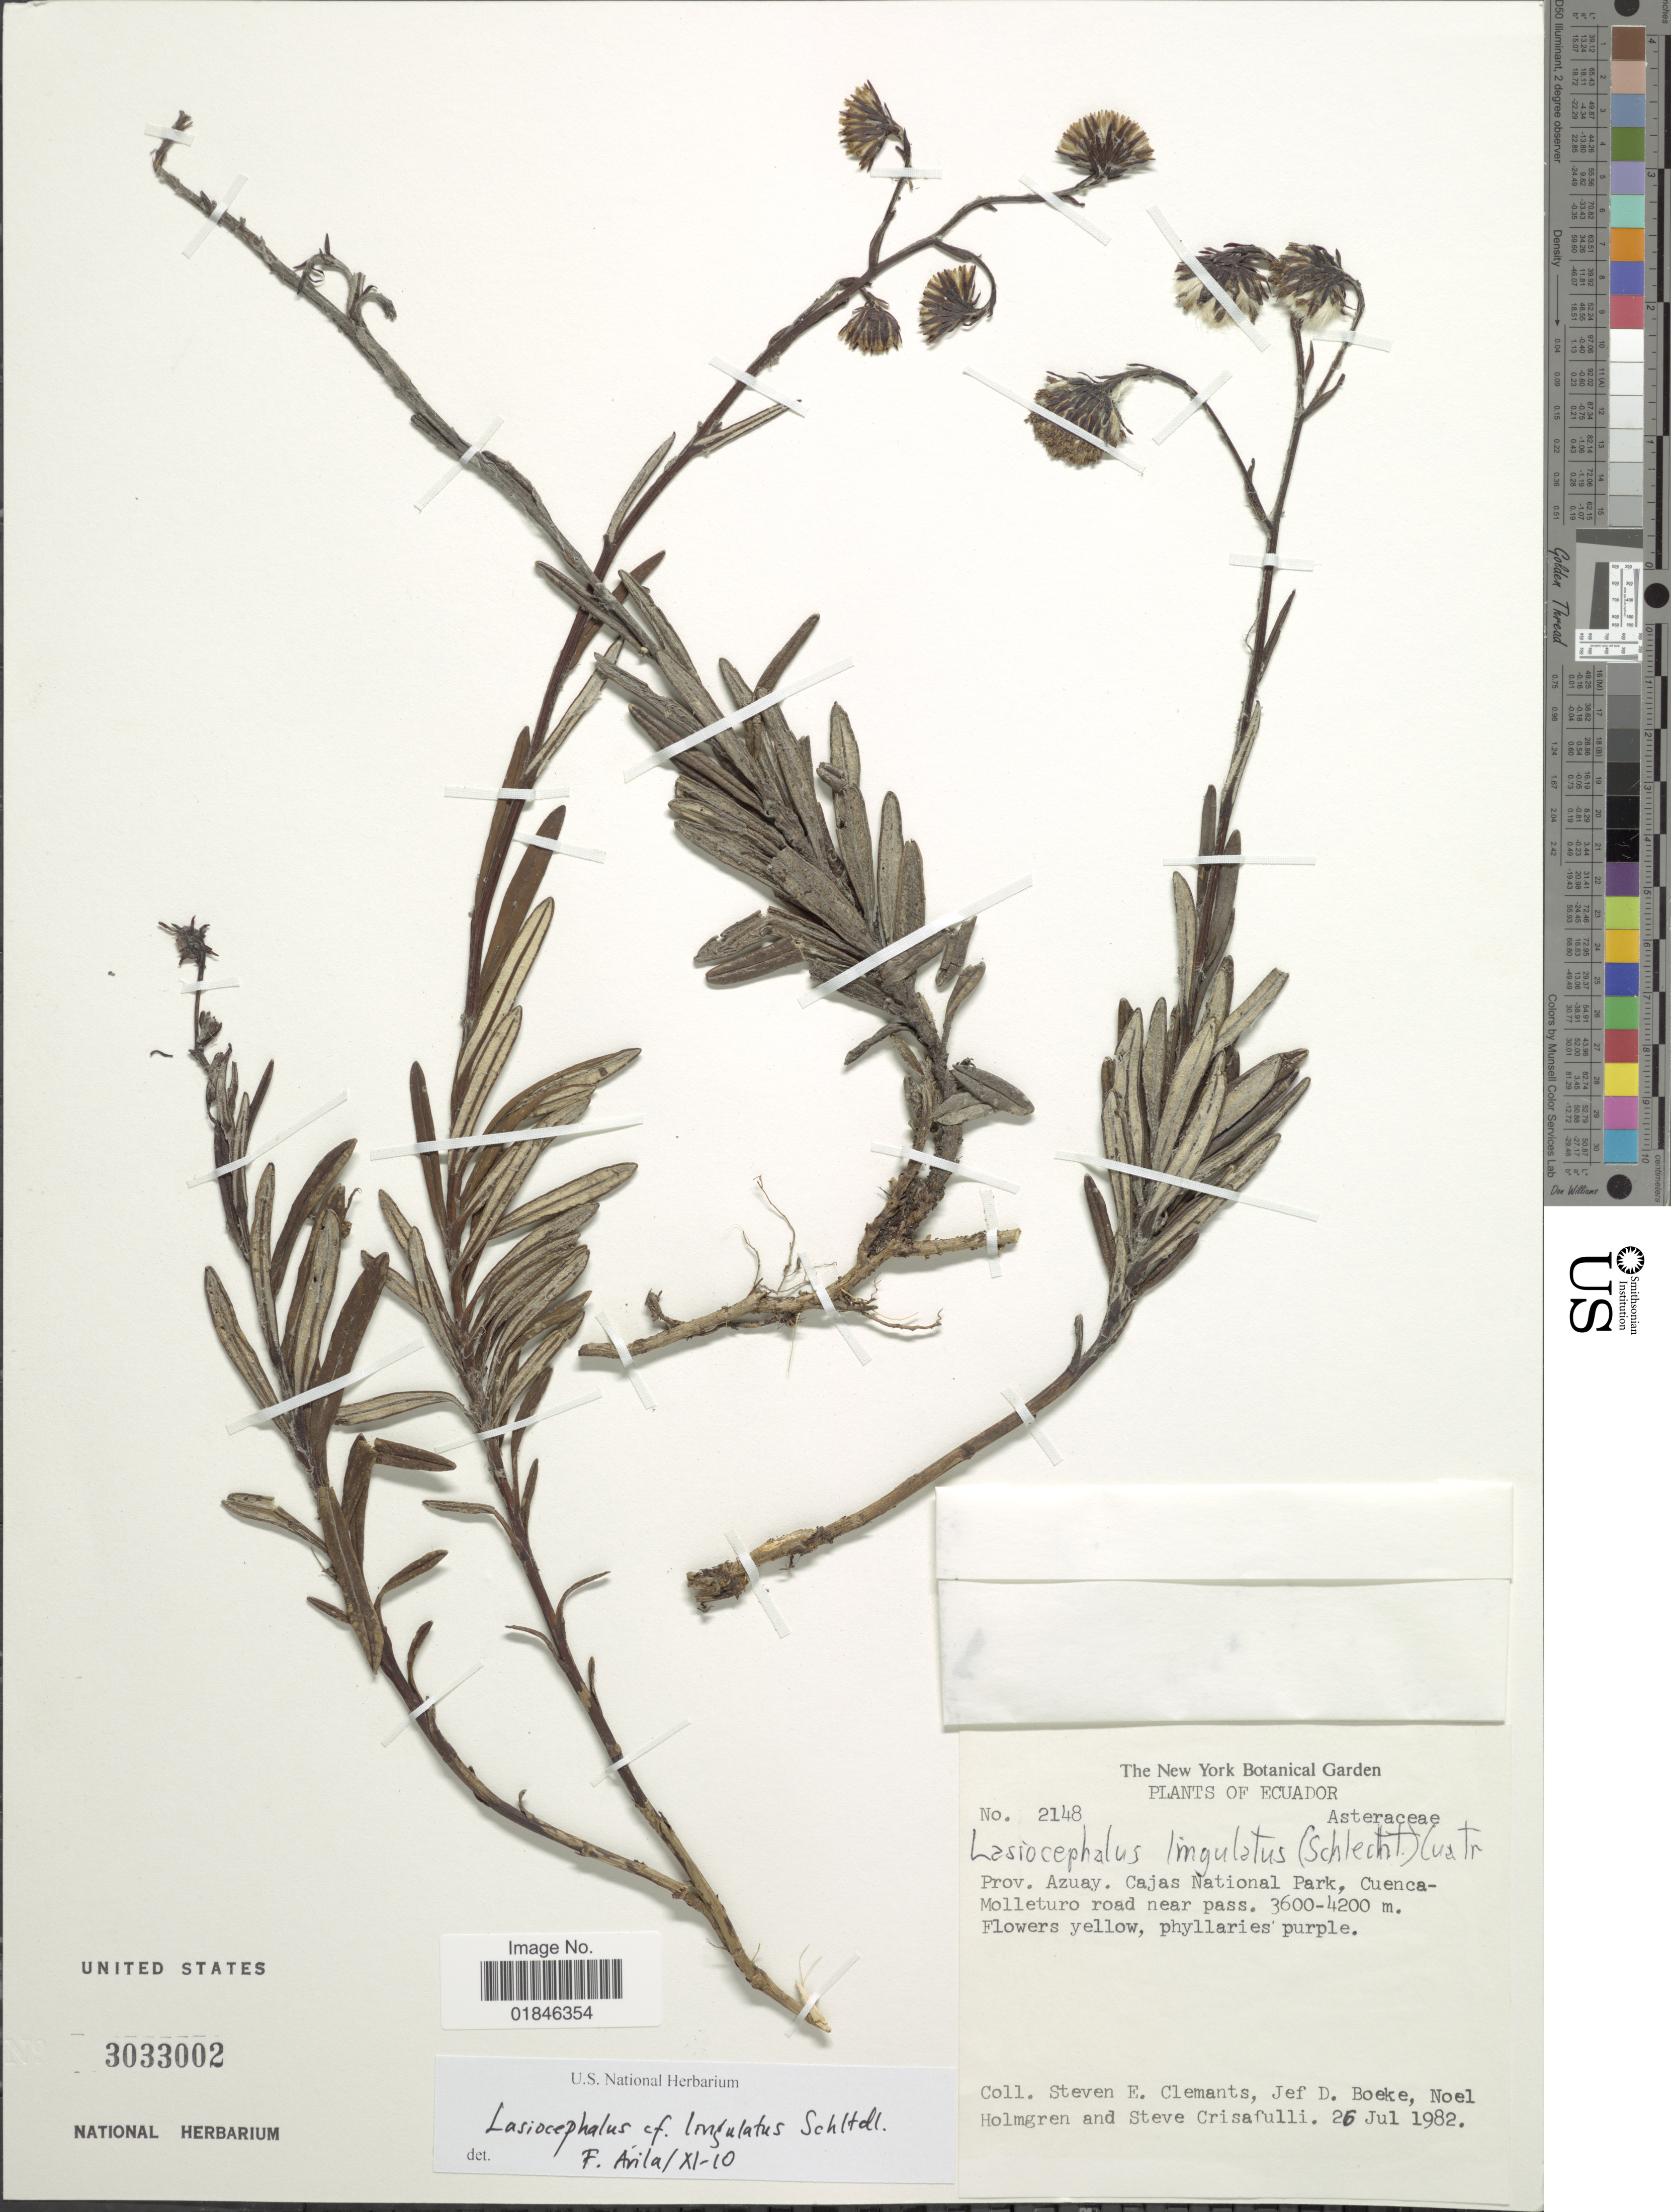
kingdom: Plantae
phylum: Tracheophyta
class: Magnoliopsida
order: Asterales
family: Asteraceae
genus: Senecio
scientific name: Senecio josei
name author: Sklenár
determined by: Salomon, Luciana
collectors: S. Clemants, J. Boeke, N. H. Holmgren & S. Crisafulli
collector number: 2148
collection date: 1982-07-26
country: Ecuador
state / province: Azuay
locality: Prov. Azuay. Cajas National Park, Cuenca Molleturo road near pass.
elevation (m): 3600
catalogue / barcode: US 3033002